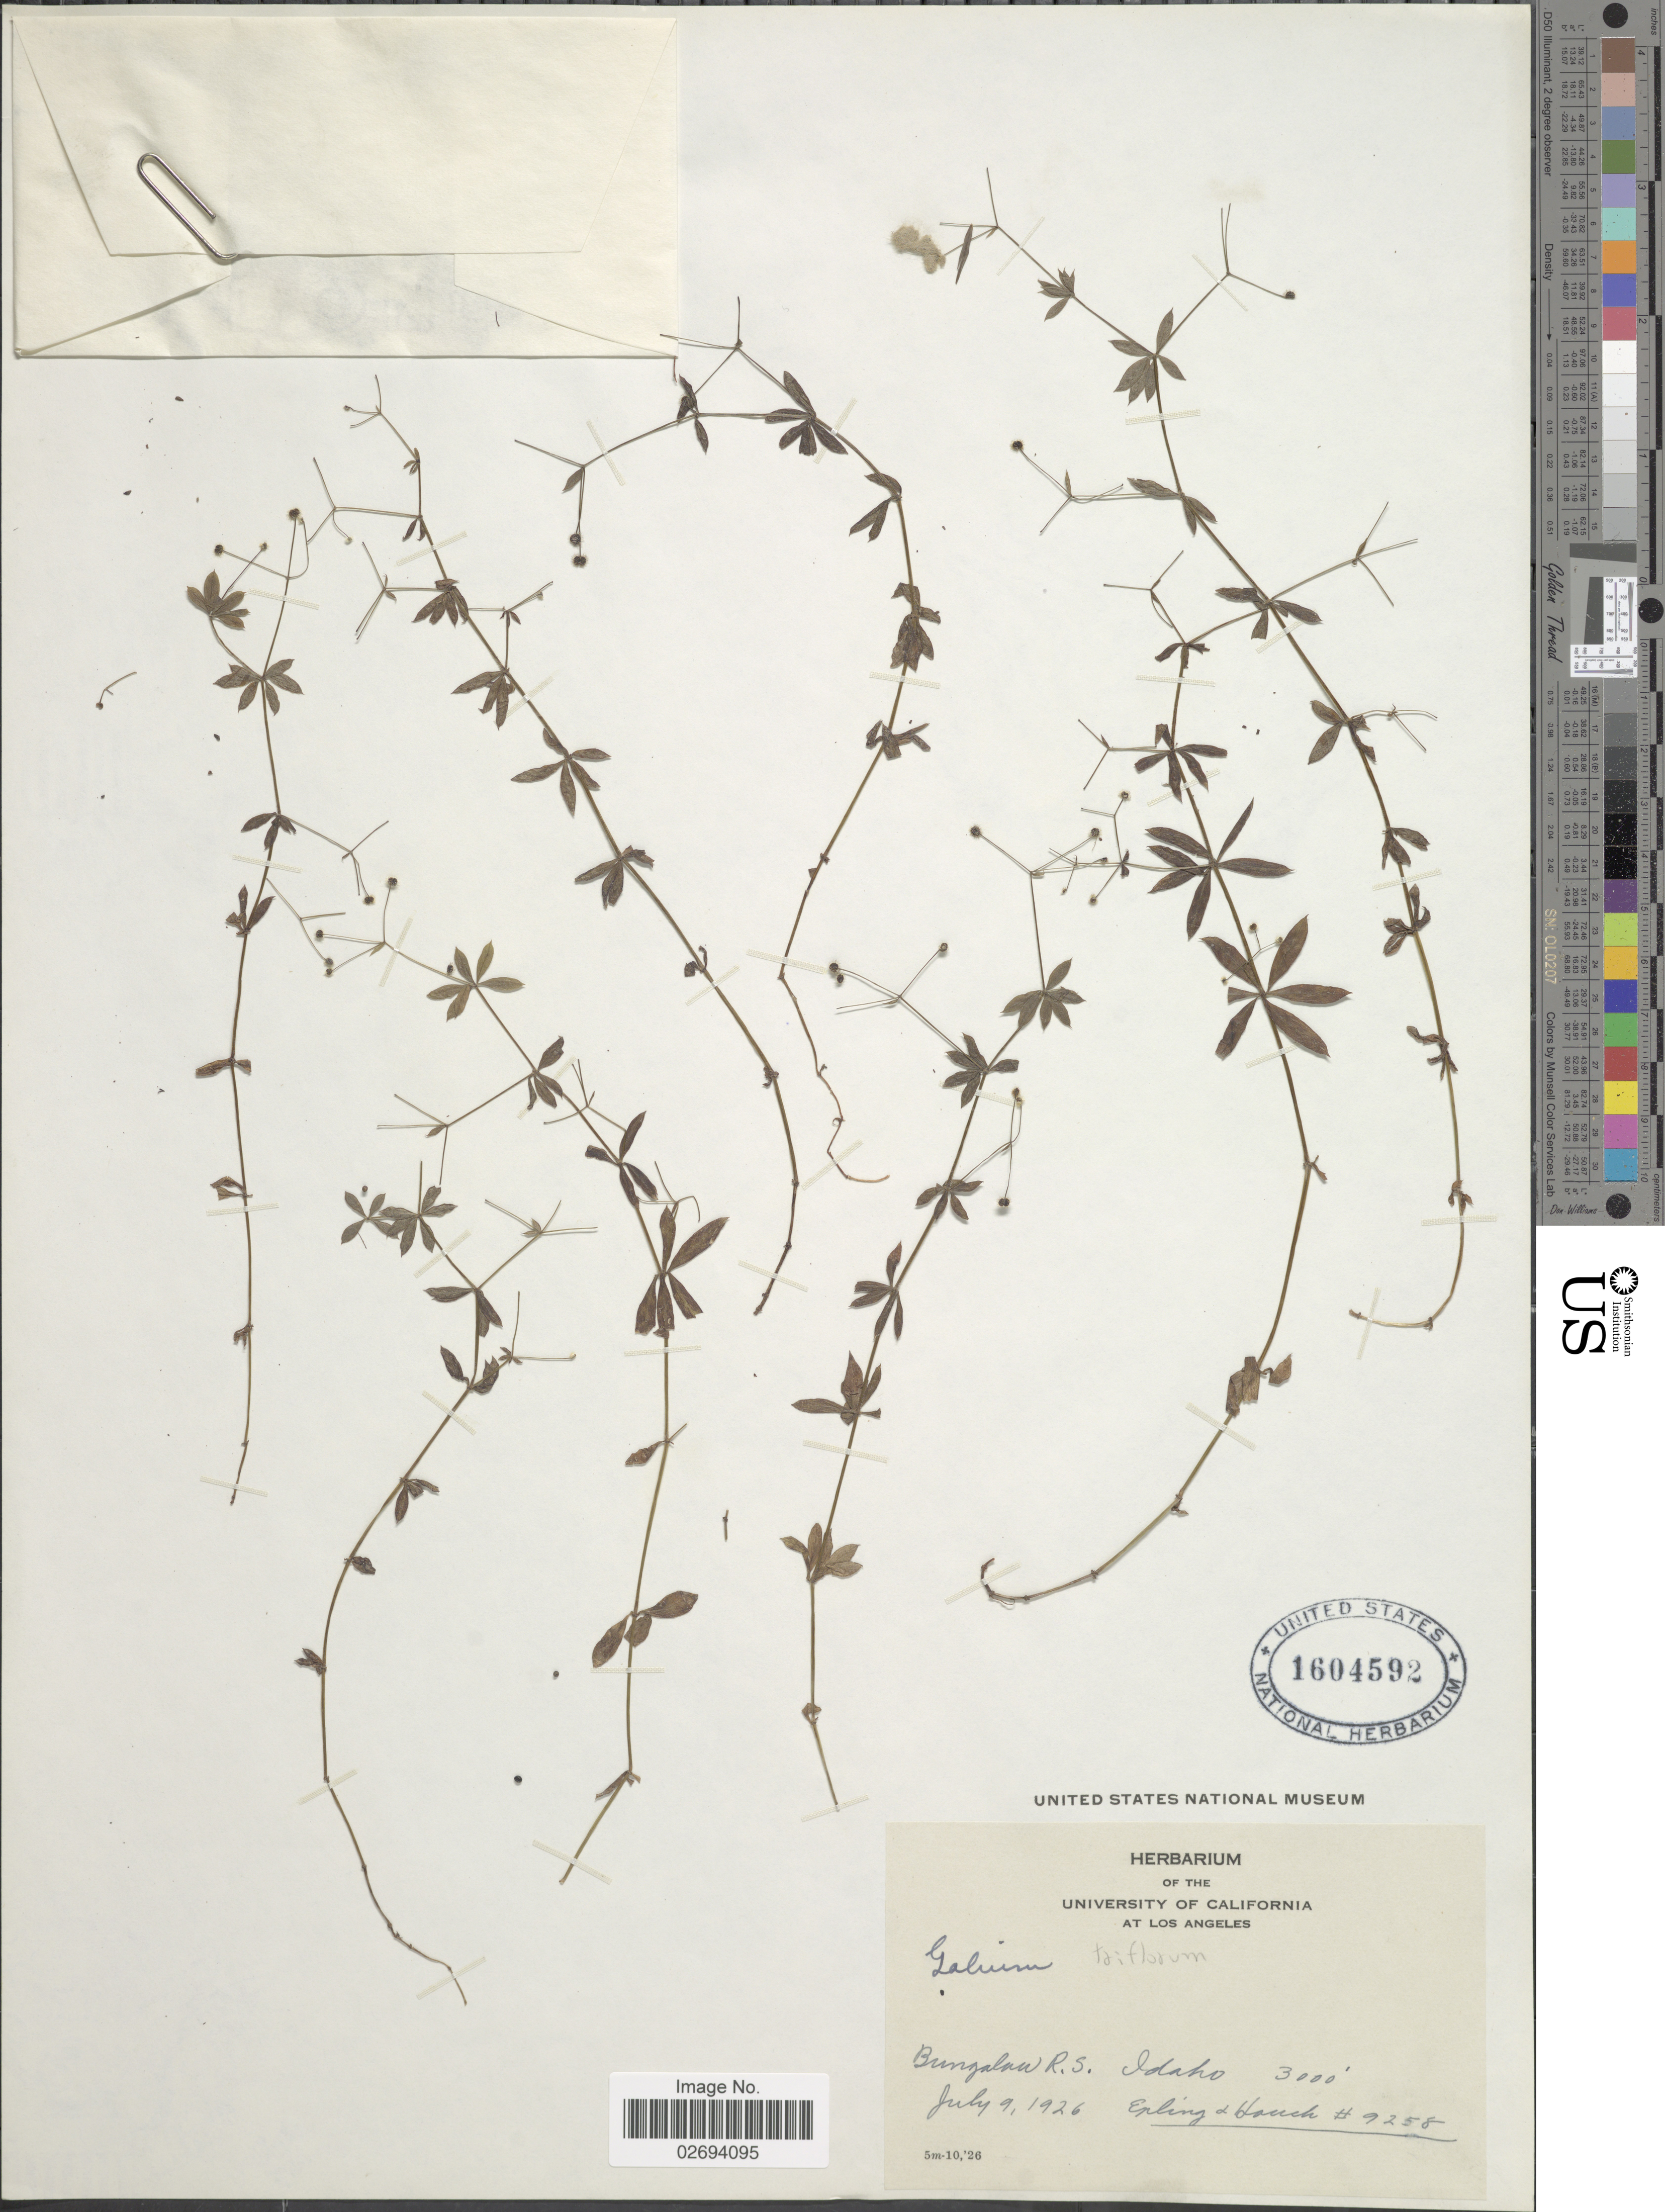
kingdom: Plantae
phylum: Tracheophyta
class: Magnoliopsida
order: Gentianales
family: Rubiaceae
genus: Galium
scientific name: Galium trifidum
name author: L.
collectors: -- Epling & -. Hauch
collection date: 1926-07-09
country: United States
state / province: Idaho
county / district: Clearwater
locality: Bungalow Ranger Station.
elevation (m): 914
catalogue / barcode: US 1604592